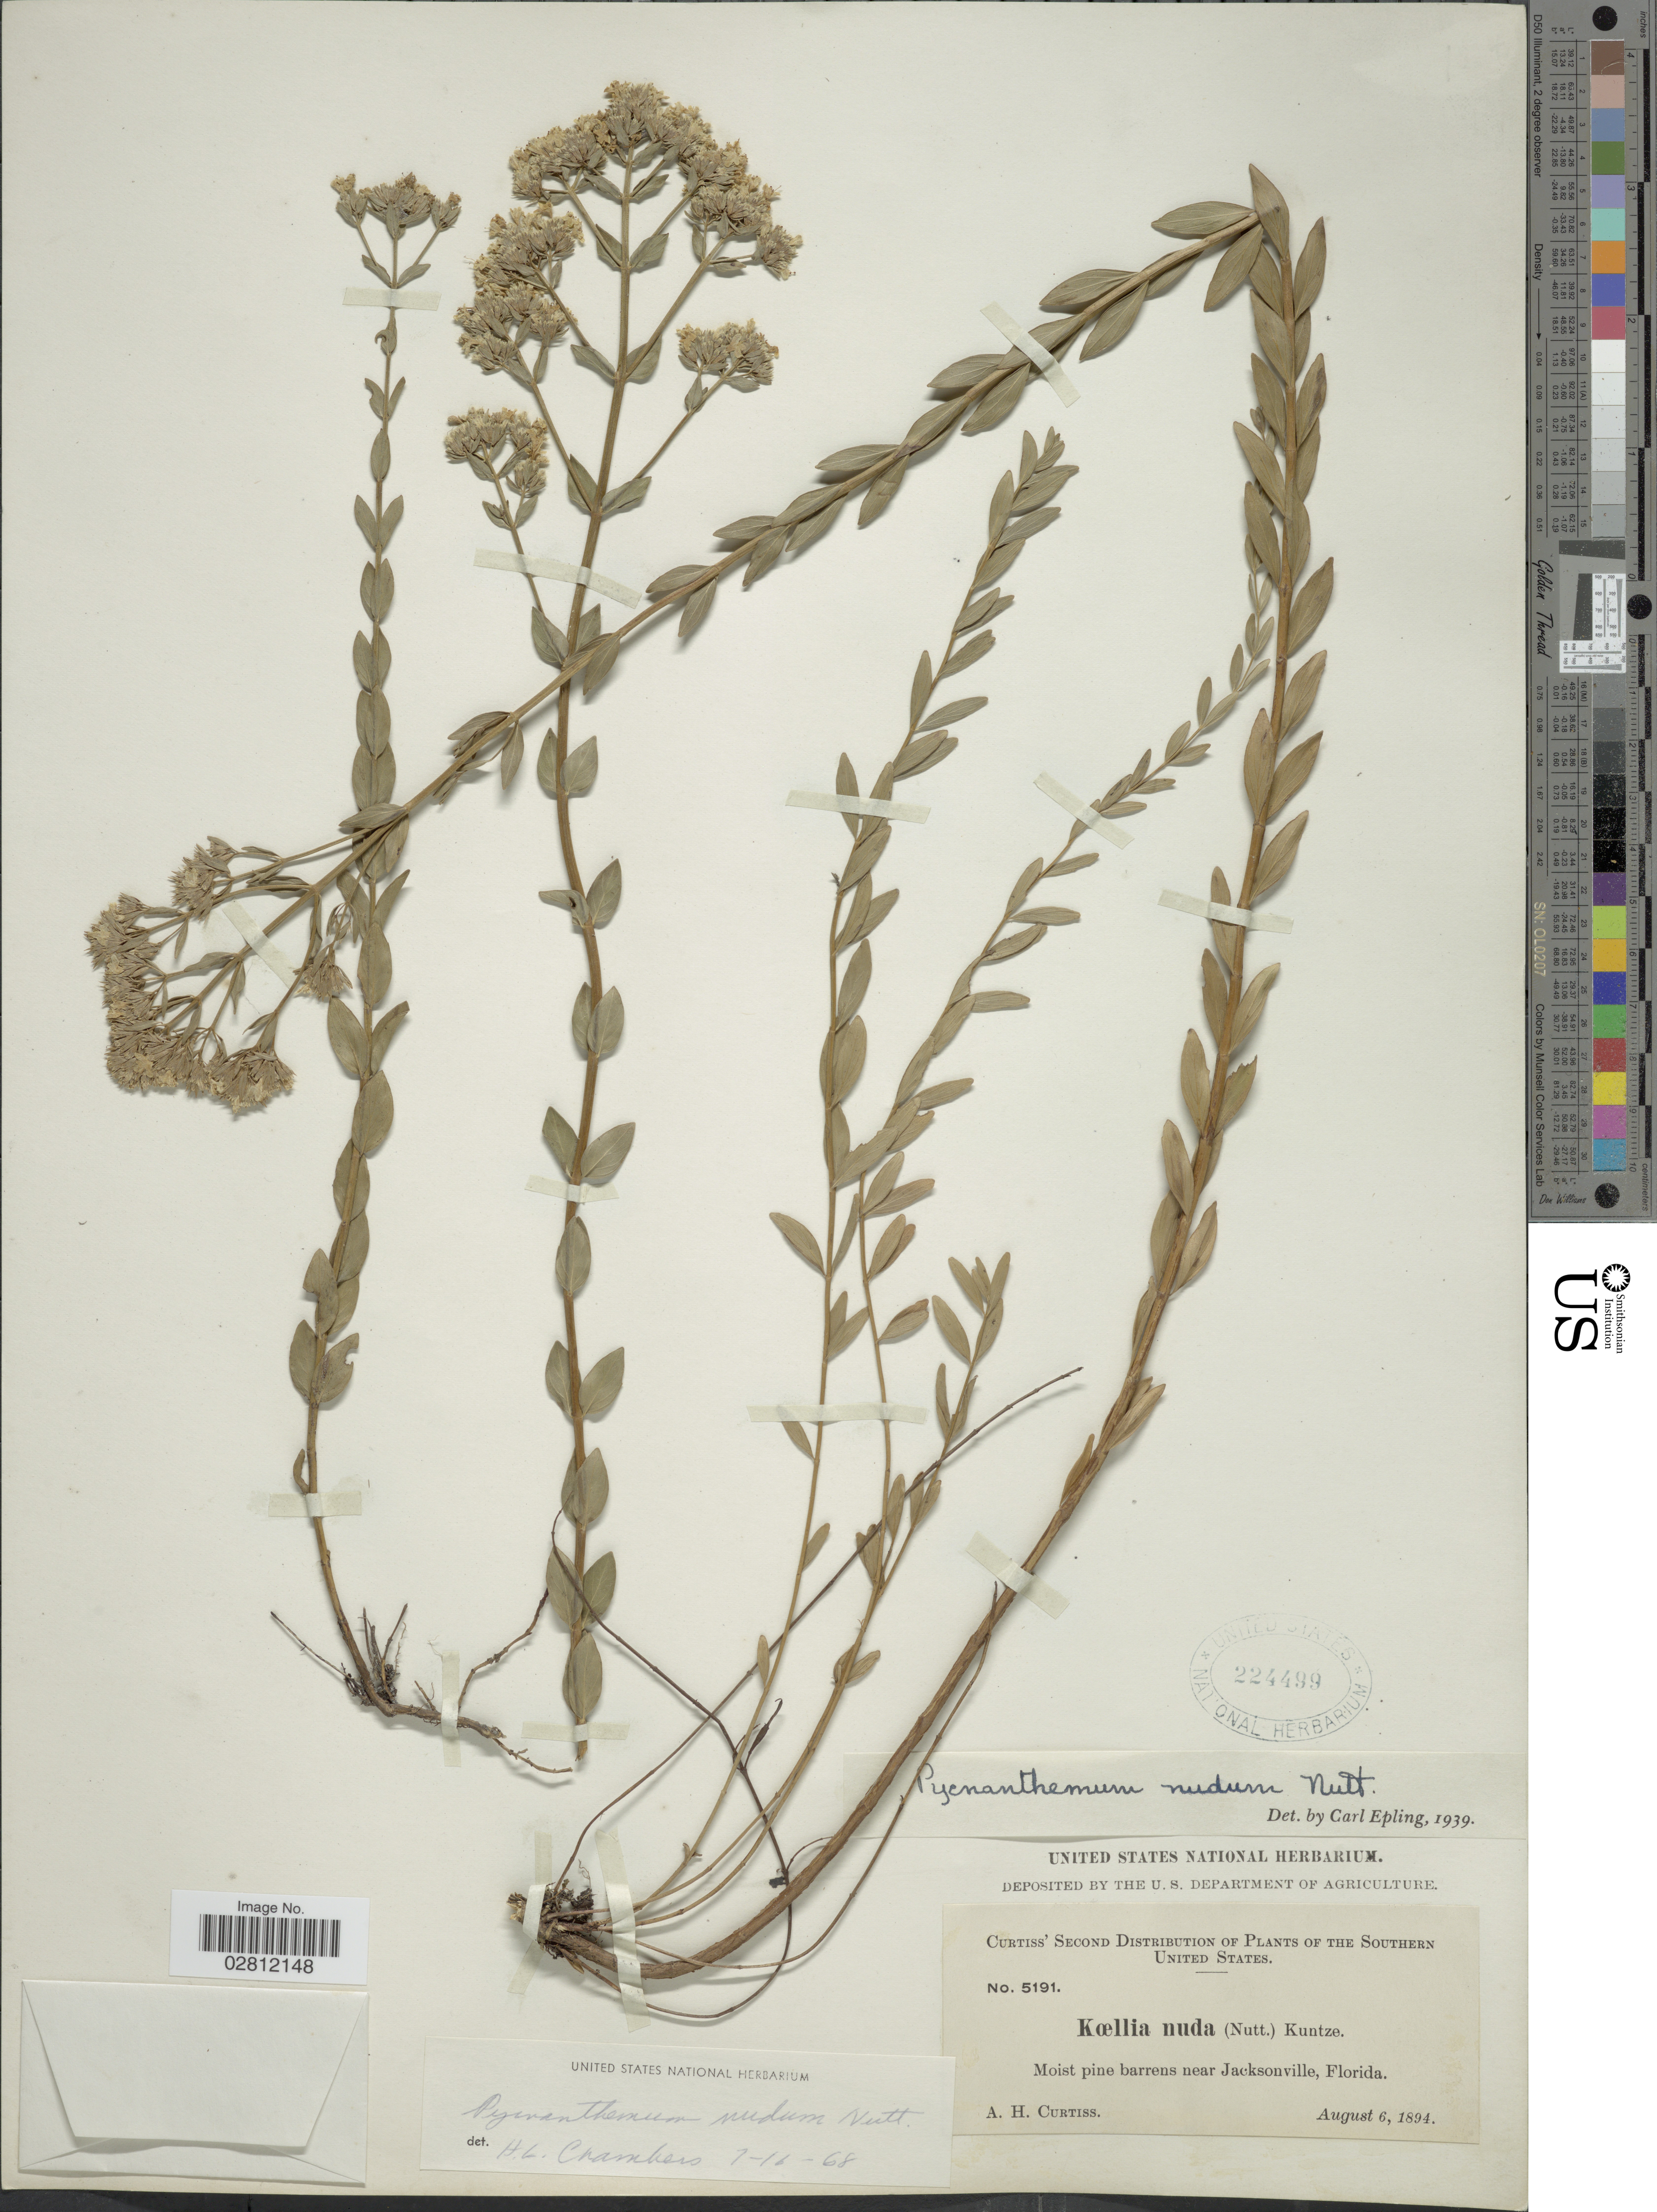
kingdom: Plantae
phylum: Tracheophyta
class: Magnoliopsida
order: Lamiales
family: Lamiaceae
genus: Pycnanthemum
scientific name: Pycnanthemum nudum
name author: Nutt.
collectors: A. H. Curtiss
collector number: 5191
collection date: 1894-08-06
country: United States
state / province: Florida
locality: Southern United States, Moist pine barrens near Jacksonville.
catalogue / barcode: US 224499